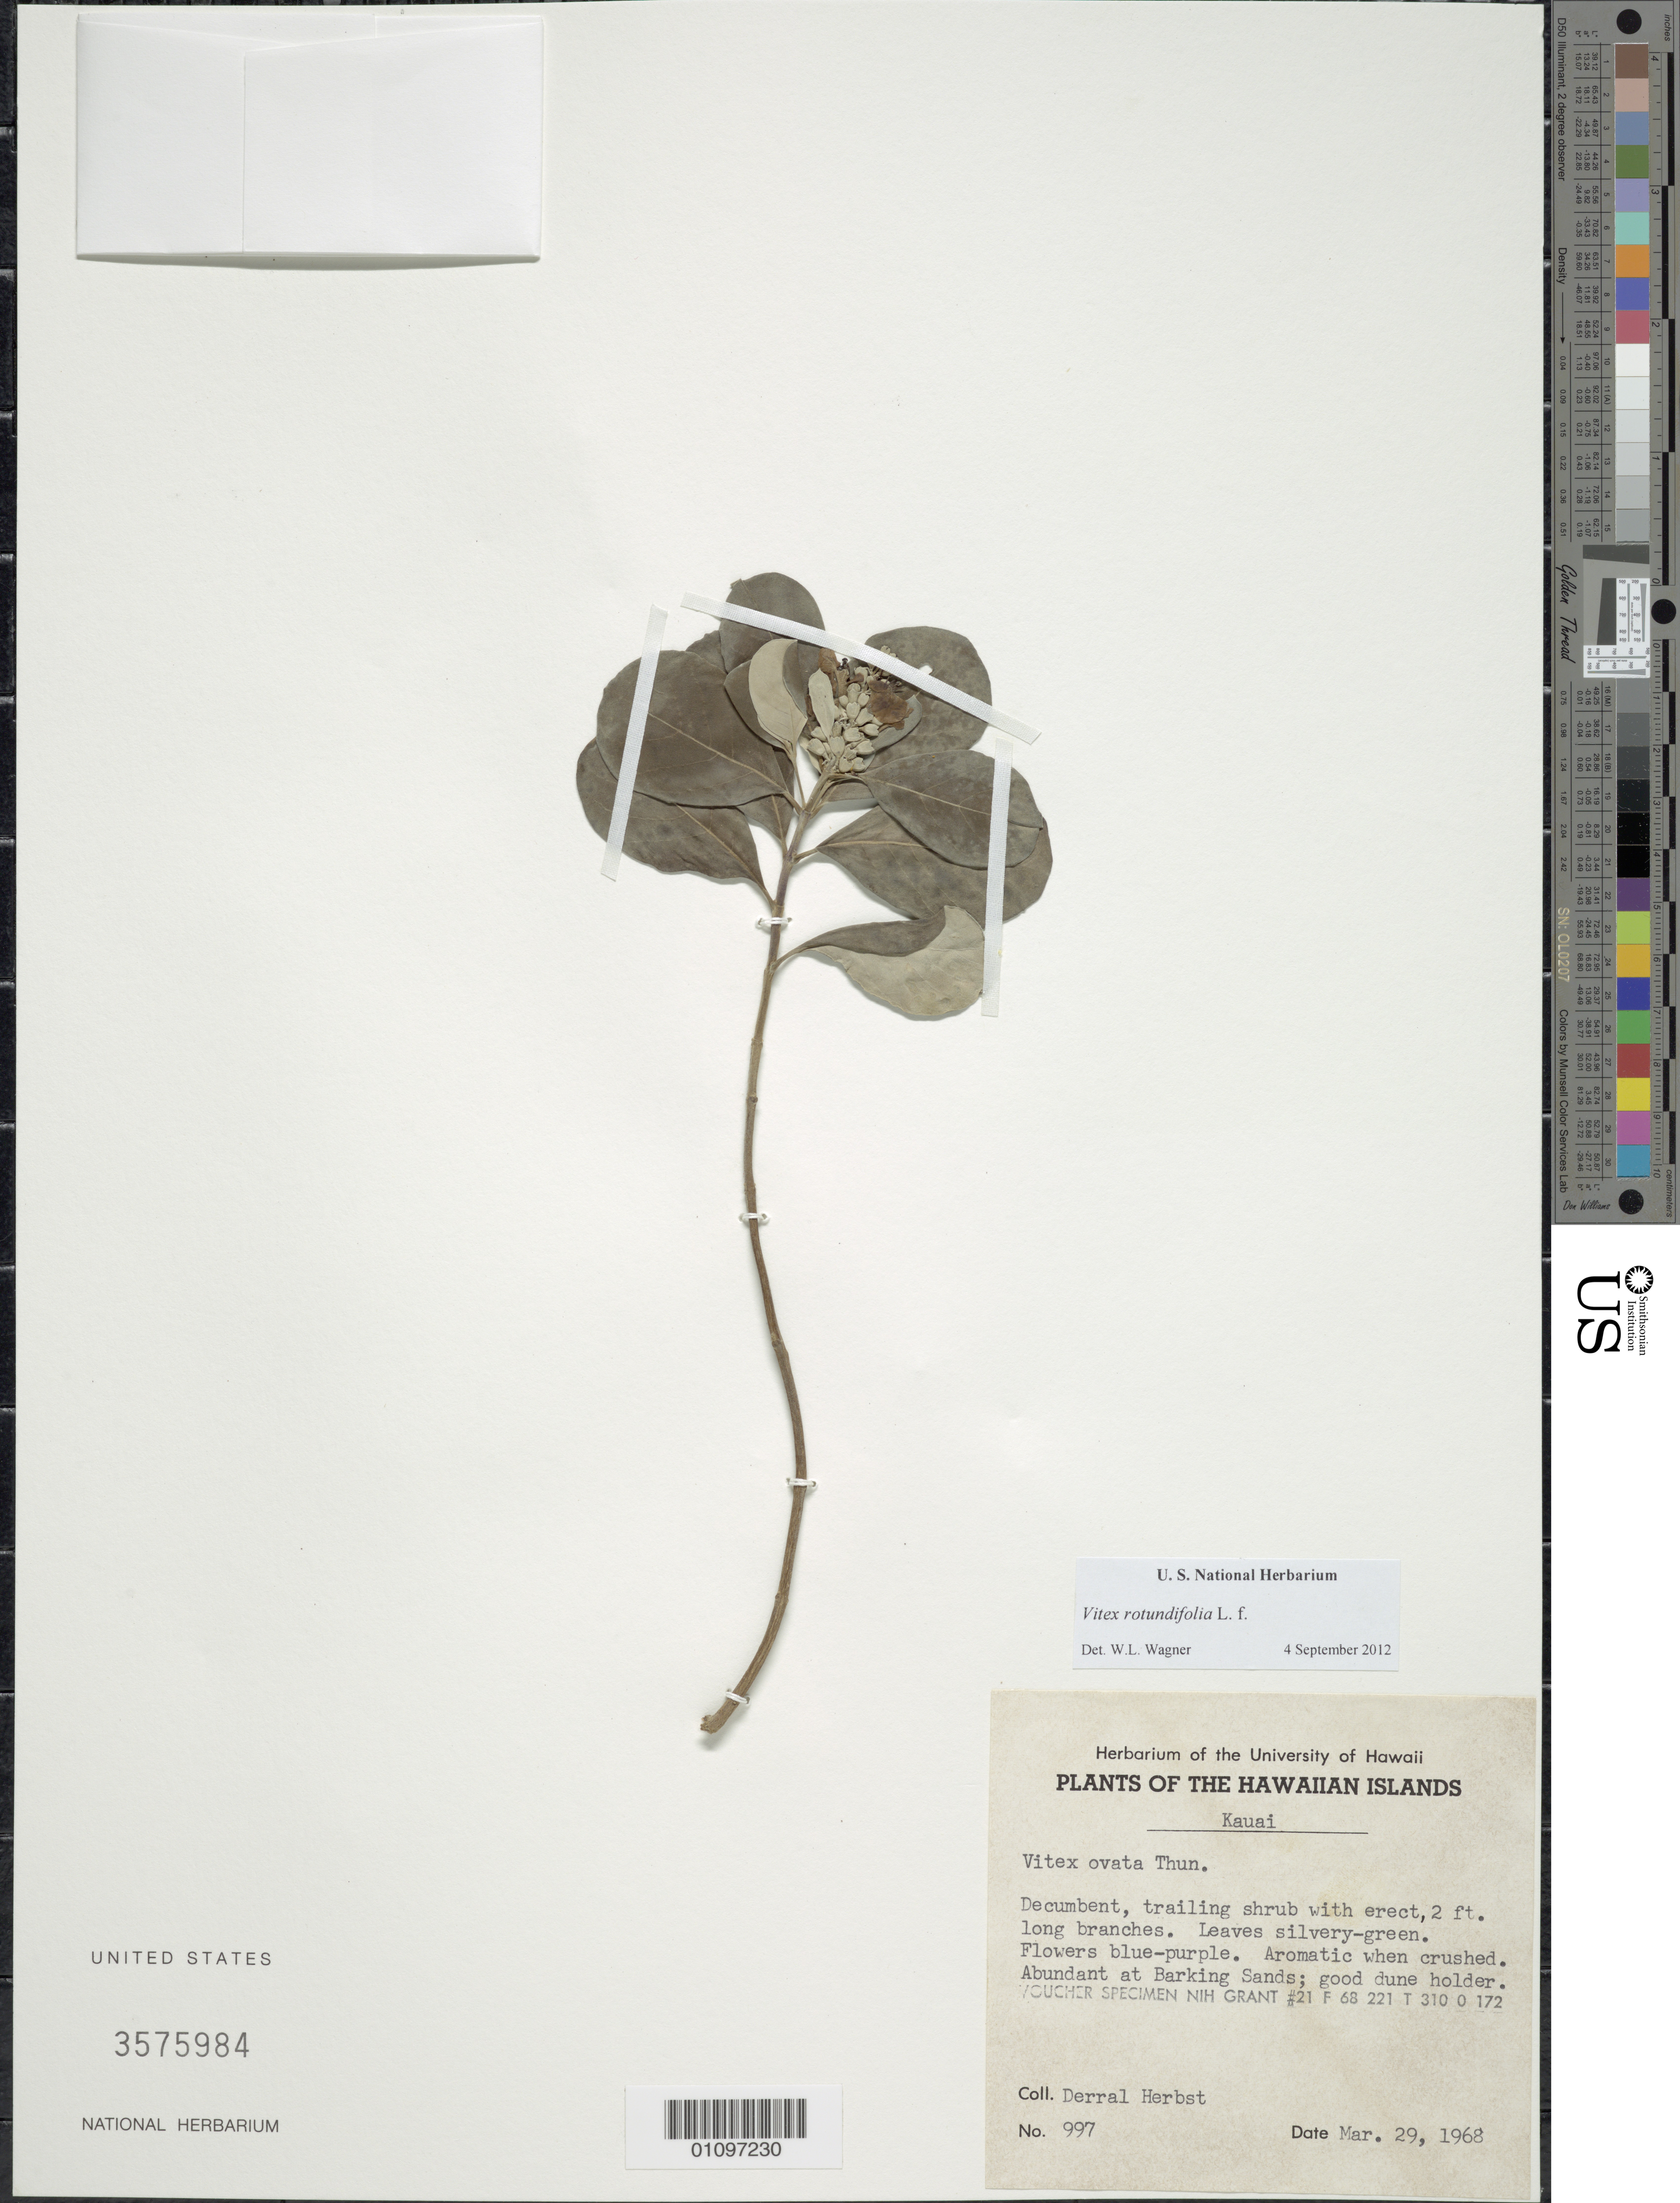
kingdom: Plantae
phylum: Tracheophyta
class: Magnoliopsida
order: Lamiales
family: Lamiaceae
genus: Vitex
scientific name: Vitex rotundifolia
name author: L. f.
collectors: D. R. Herbst et al.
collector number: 997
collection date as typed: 29 Mar 1968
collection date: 1968-03-29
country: United States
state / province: Hawaii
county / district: Kauai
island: Kaua'i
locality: Barking Sands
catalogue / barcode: US 3575984